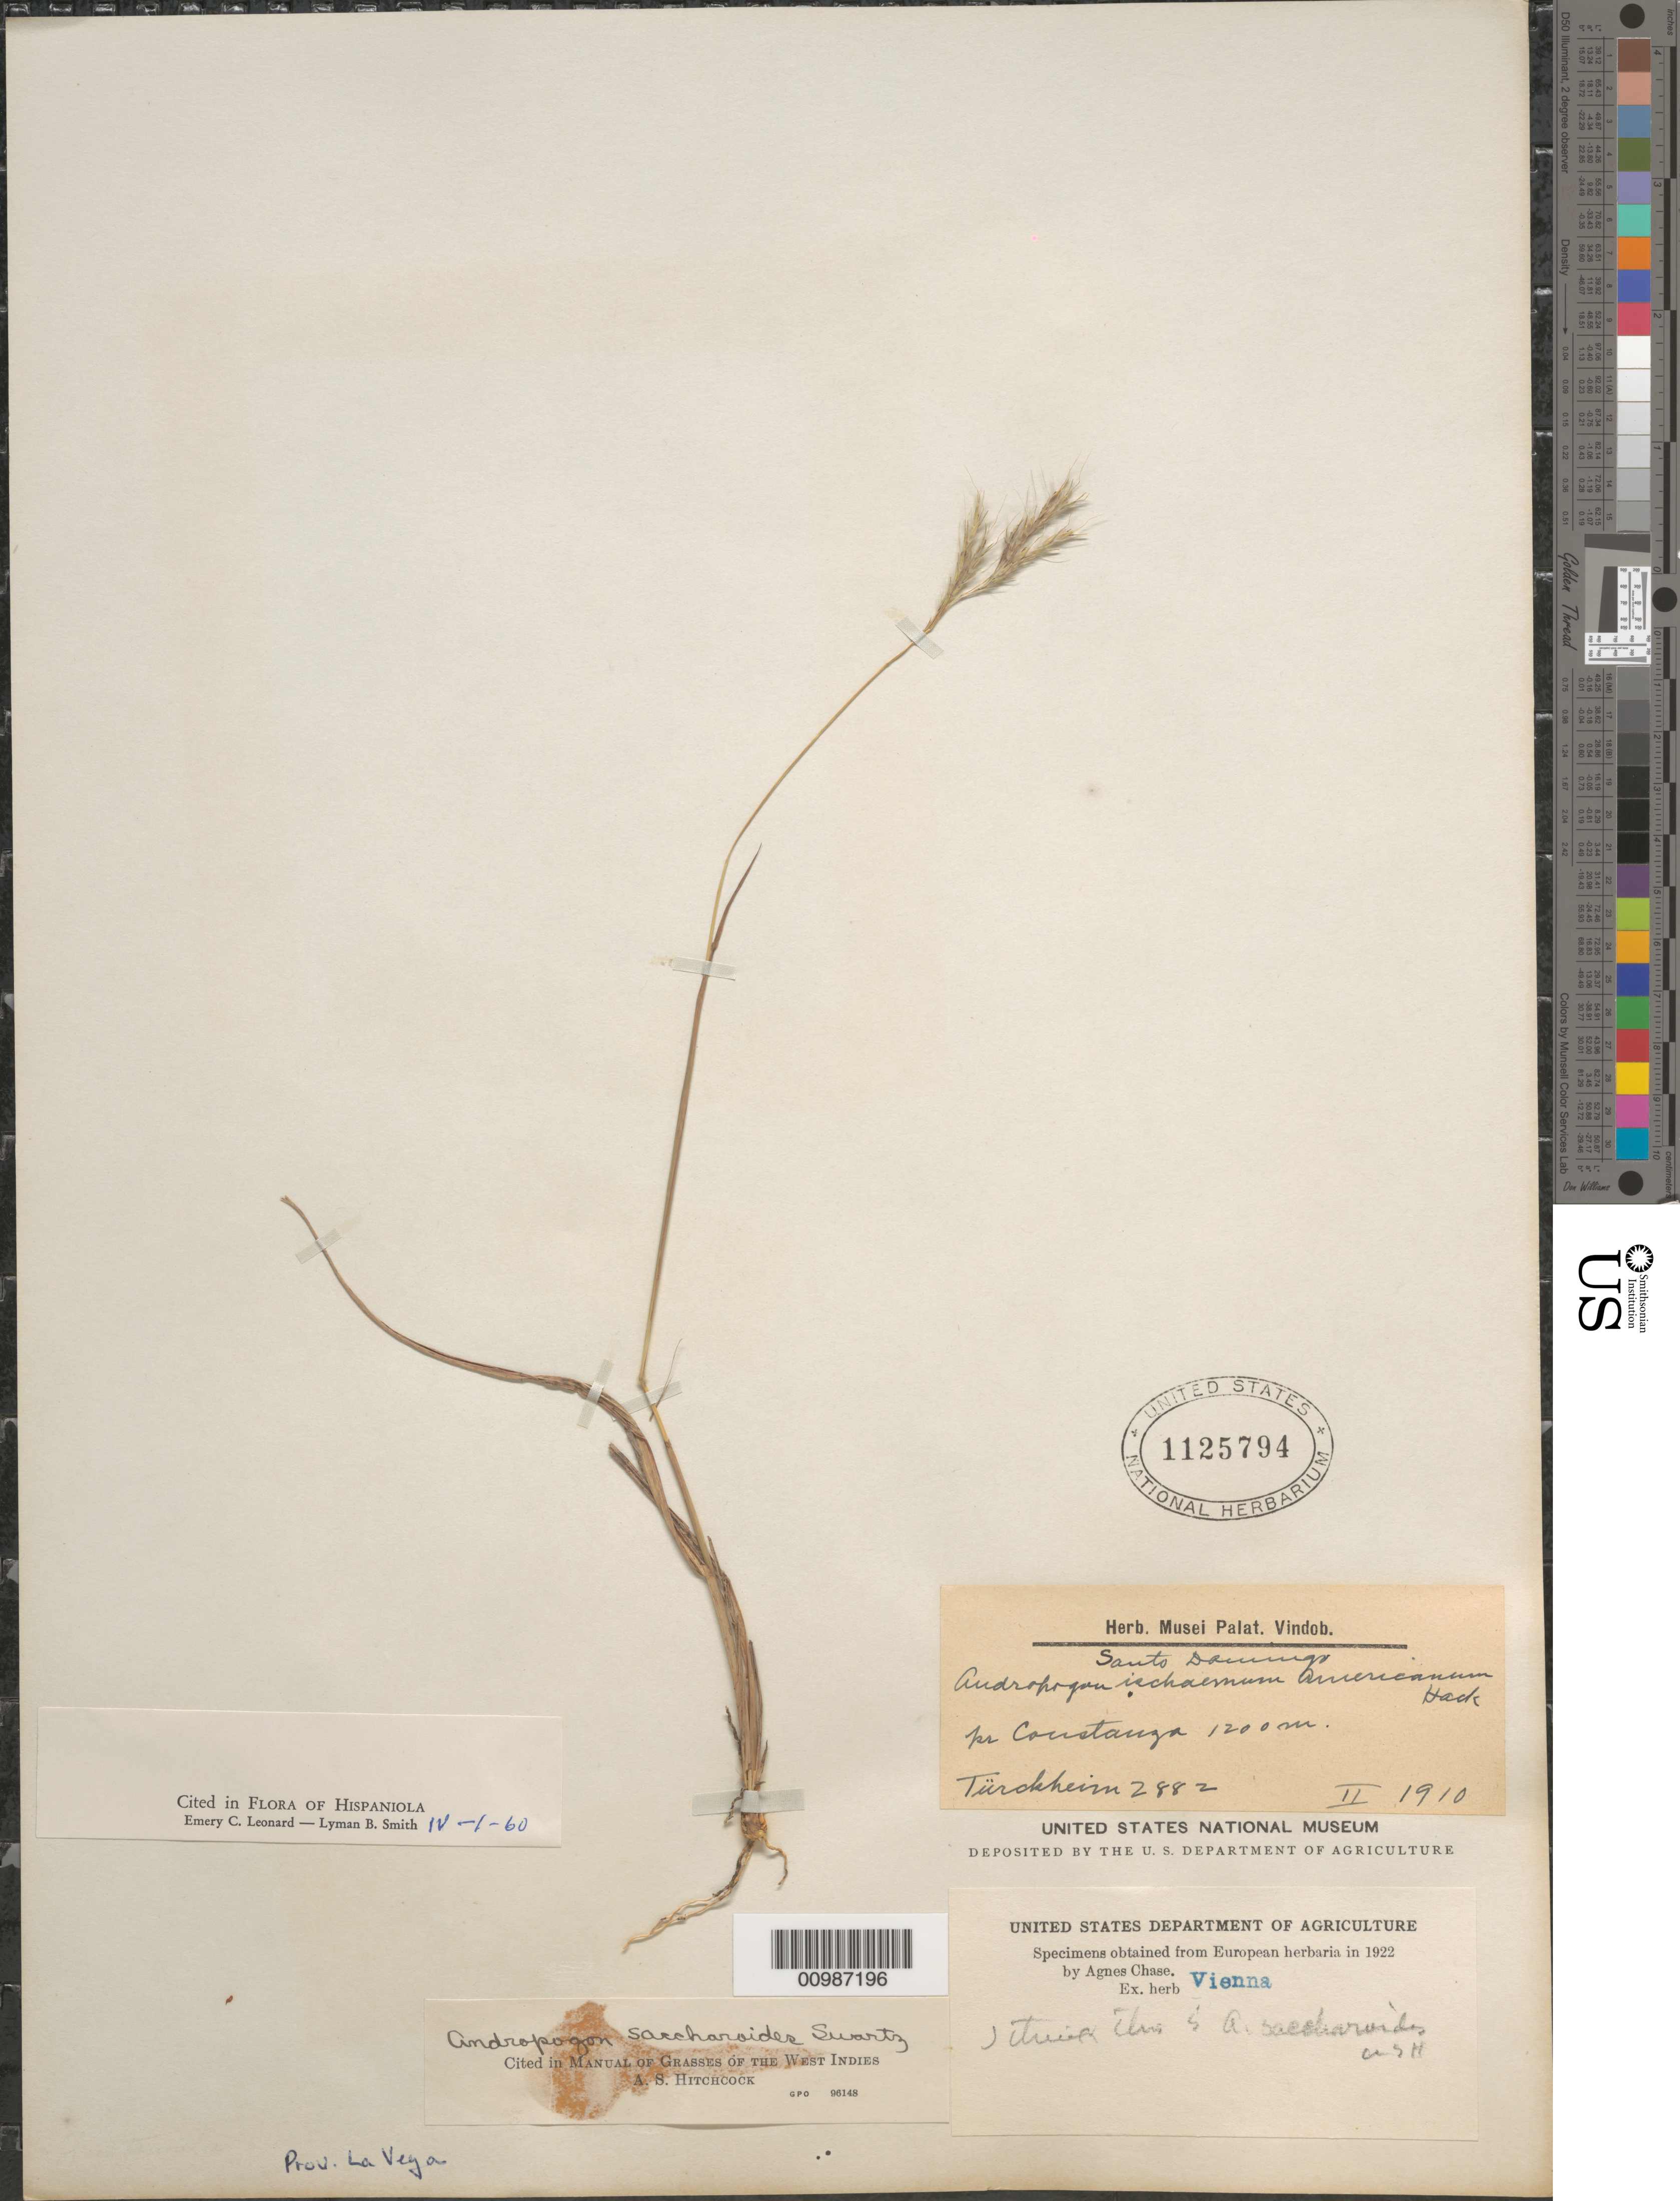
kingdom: Plantae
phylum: Tracheophyta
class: Liliopsida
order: Poales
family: Poaceae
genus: Andropogon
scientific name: Andropogon saccharoides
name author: Sw.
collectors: H. von Türckheim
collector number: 2882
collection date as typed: Feb 1910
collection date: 1910-02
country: Dominican Republic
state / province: La Vega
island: Hispaniola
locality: Constanza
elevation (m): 1200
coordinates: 0 N, 0 E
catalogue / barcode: US 1125794